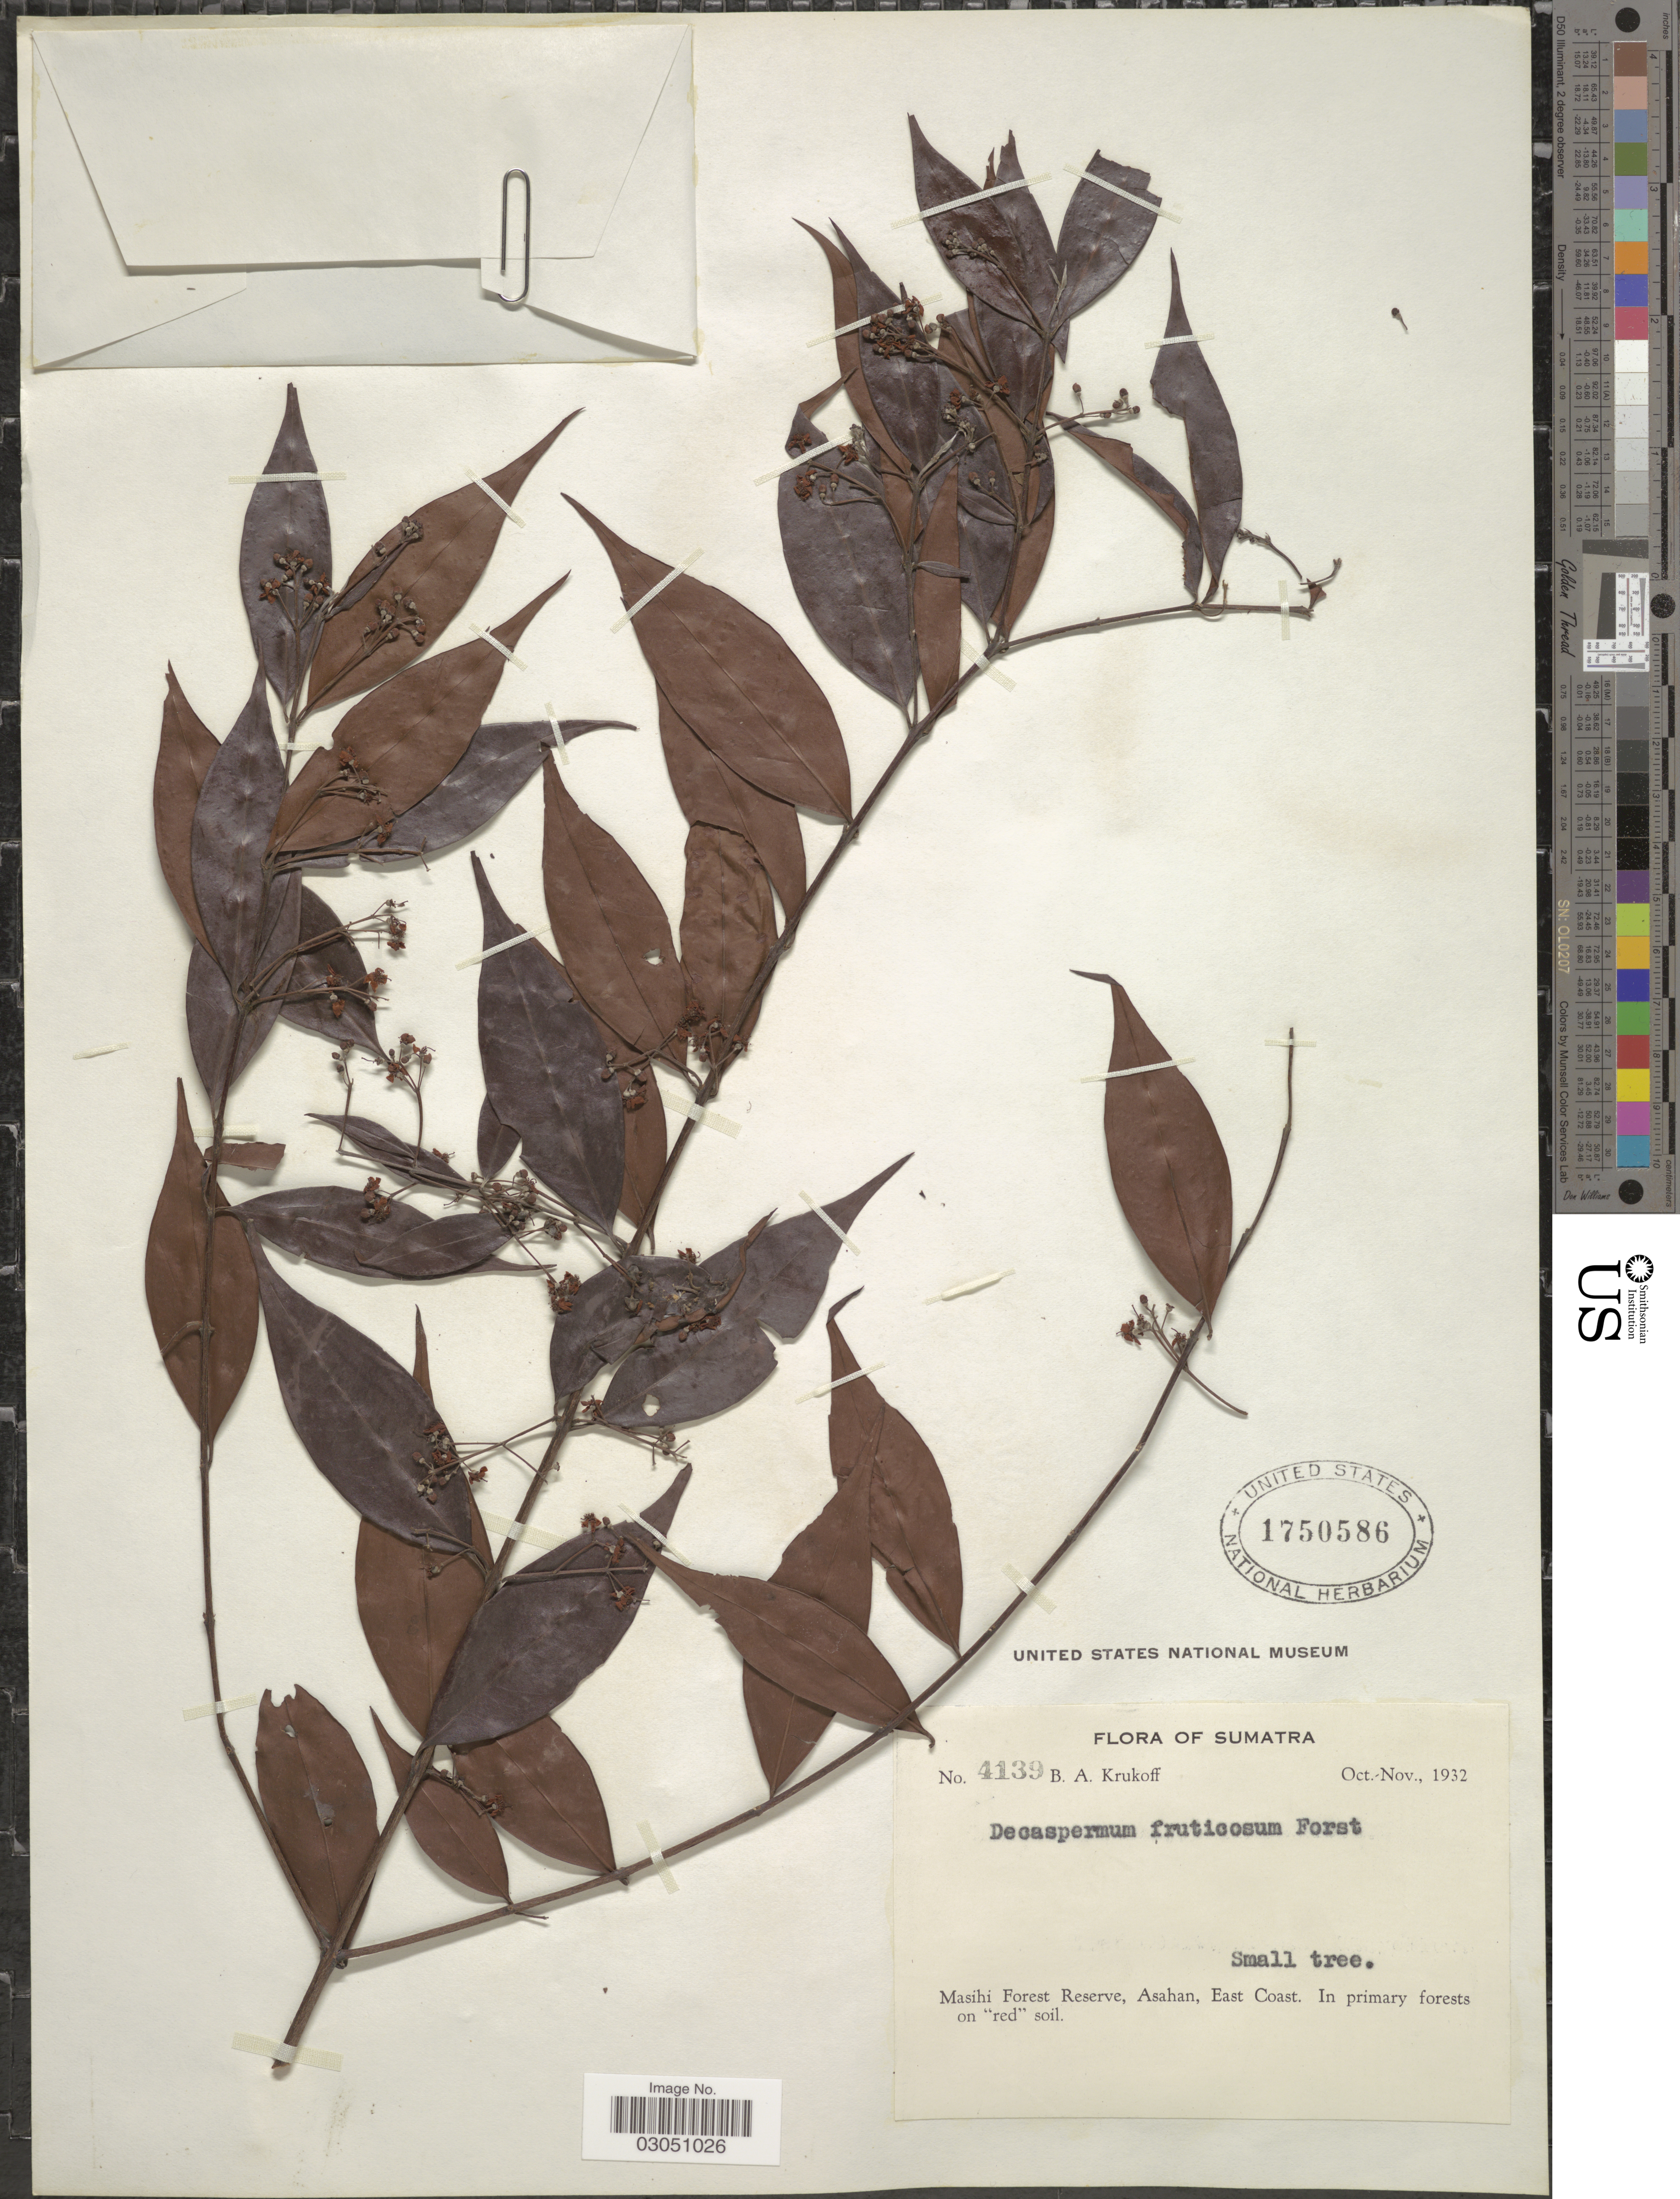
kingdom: Plantae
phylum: Tracheophyta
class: Magnoliopsida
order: Myrtales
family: Myrtaceae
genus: Decaspermum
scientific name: Decaspermum fruticosum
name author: J.R. Forst. & G. Forst.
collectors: B. A. Krukoff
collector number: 4139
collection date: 1932-10/1932-11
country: Indonesia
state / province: Sumatra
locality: Masihi Forest Reserve, Asahan, East Coast.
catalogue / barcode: US 1750586